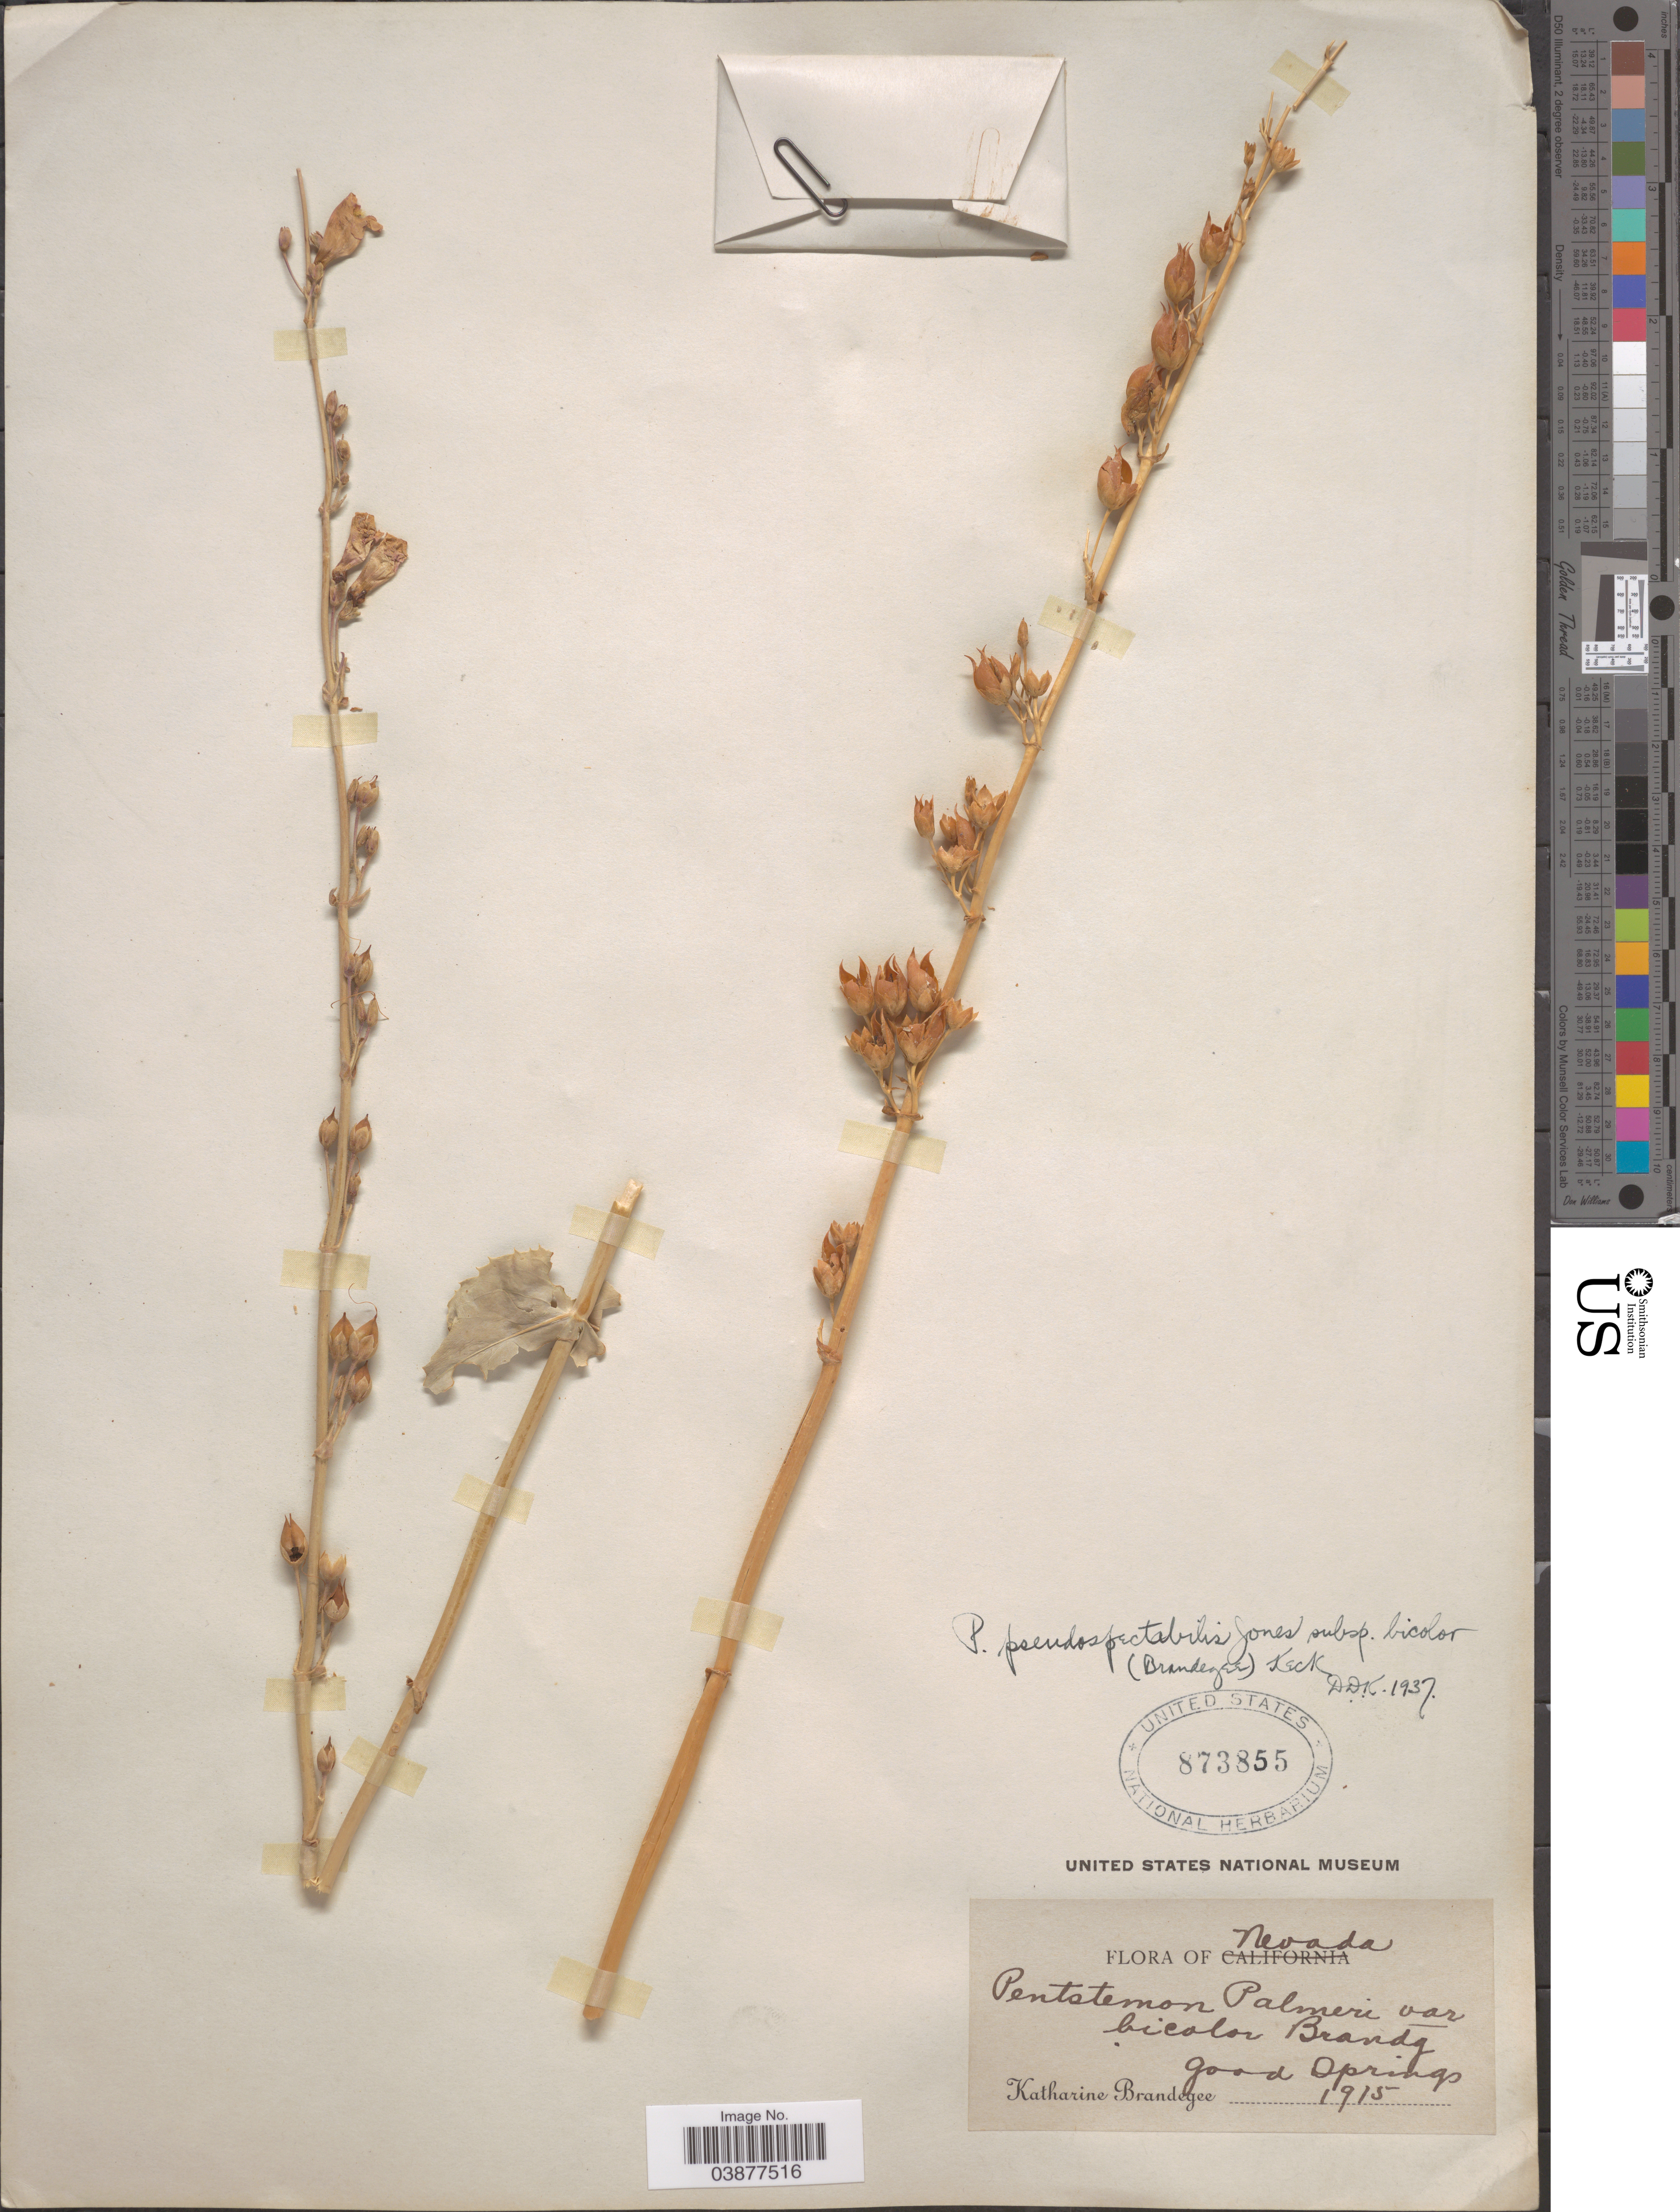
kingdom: Plantae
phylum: Tracheophyta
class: Magnoliopsida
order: Lamiales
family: Plantaginaceae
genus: Penstemon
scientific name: Penstemon pseudospectabilis subsp. bicolor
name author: (Brandegee) D.D. Keck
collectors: K. Brandegee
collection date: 1915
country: United States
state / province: Nevada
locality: Good Springs.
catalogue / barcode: US 873855